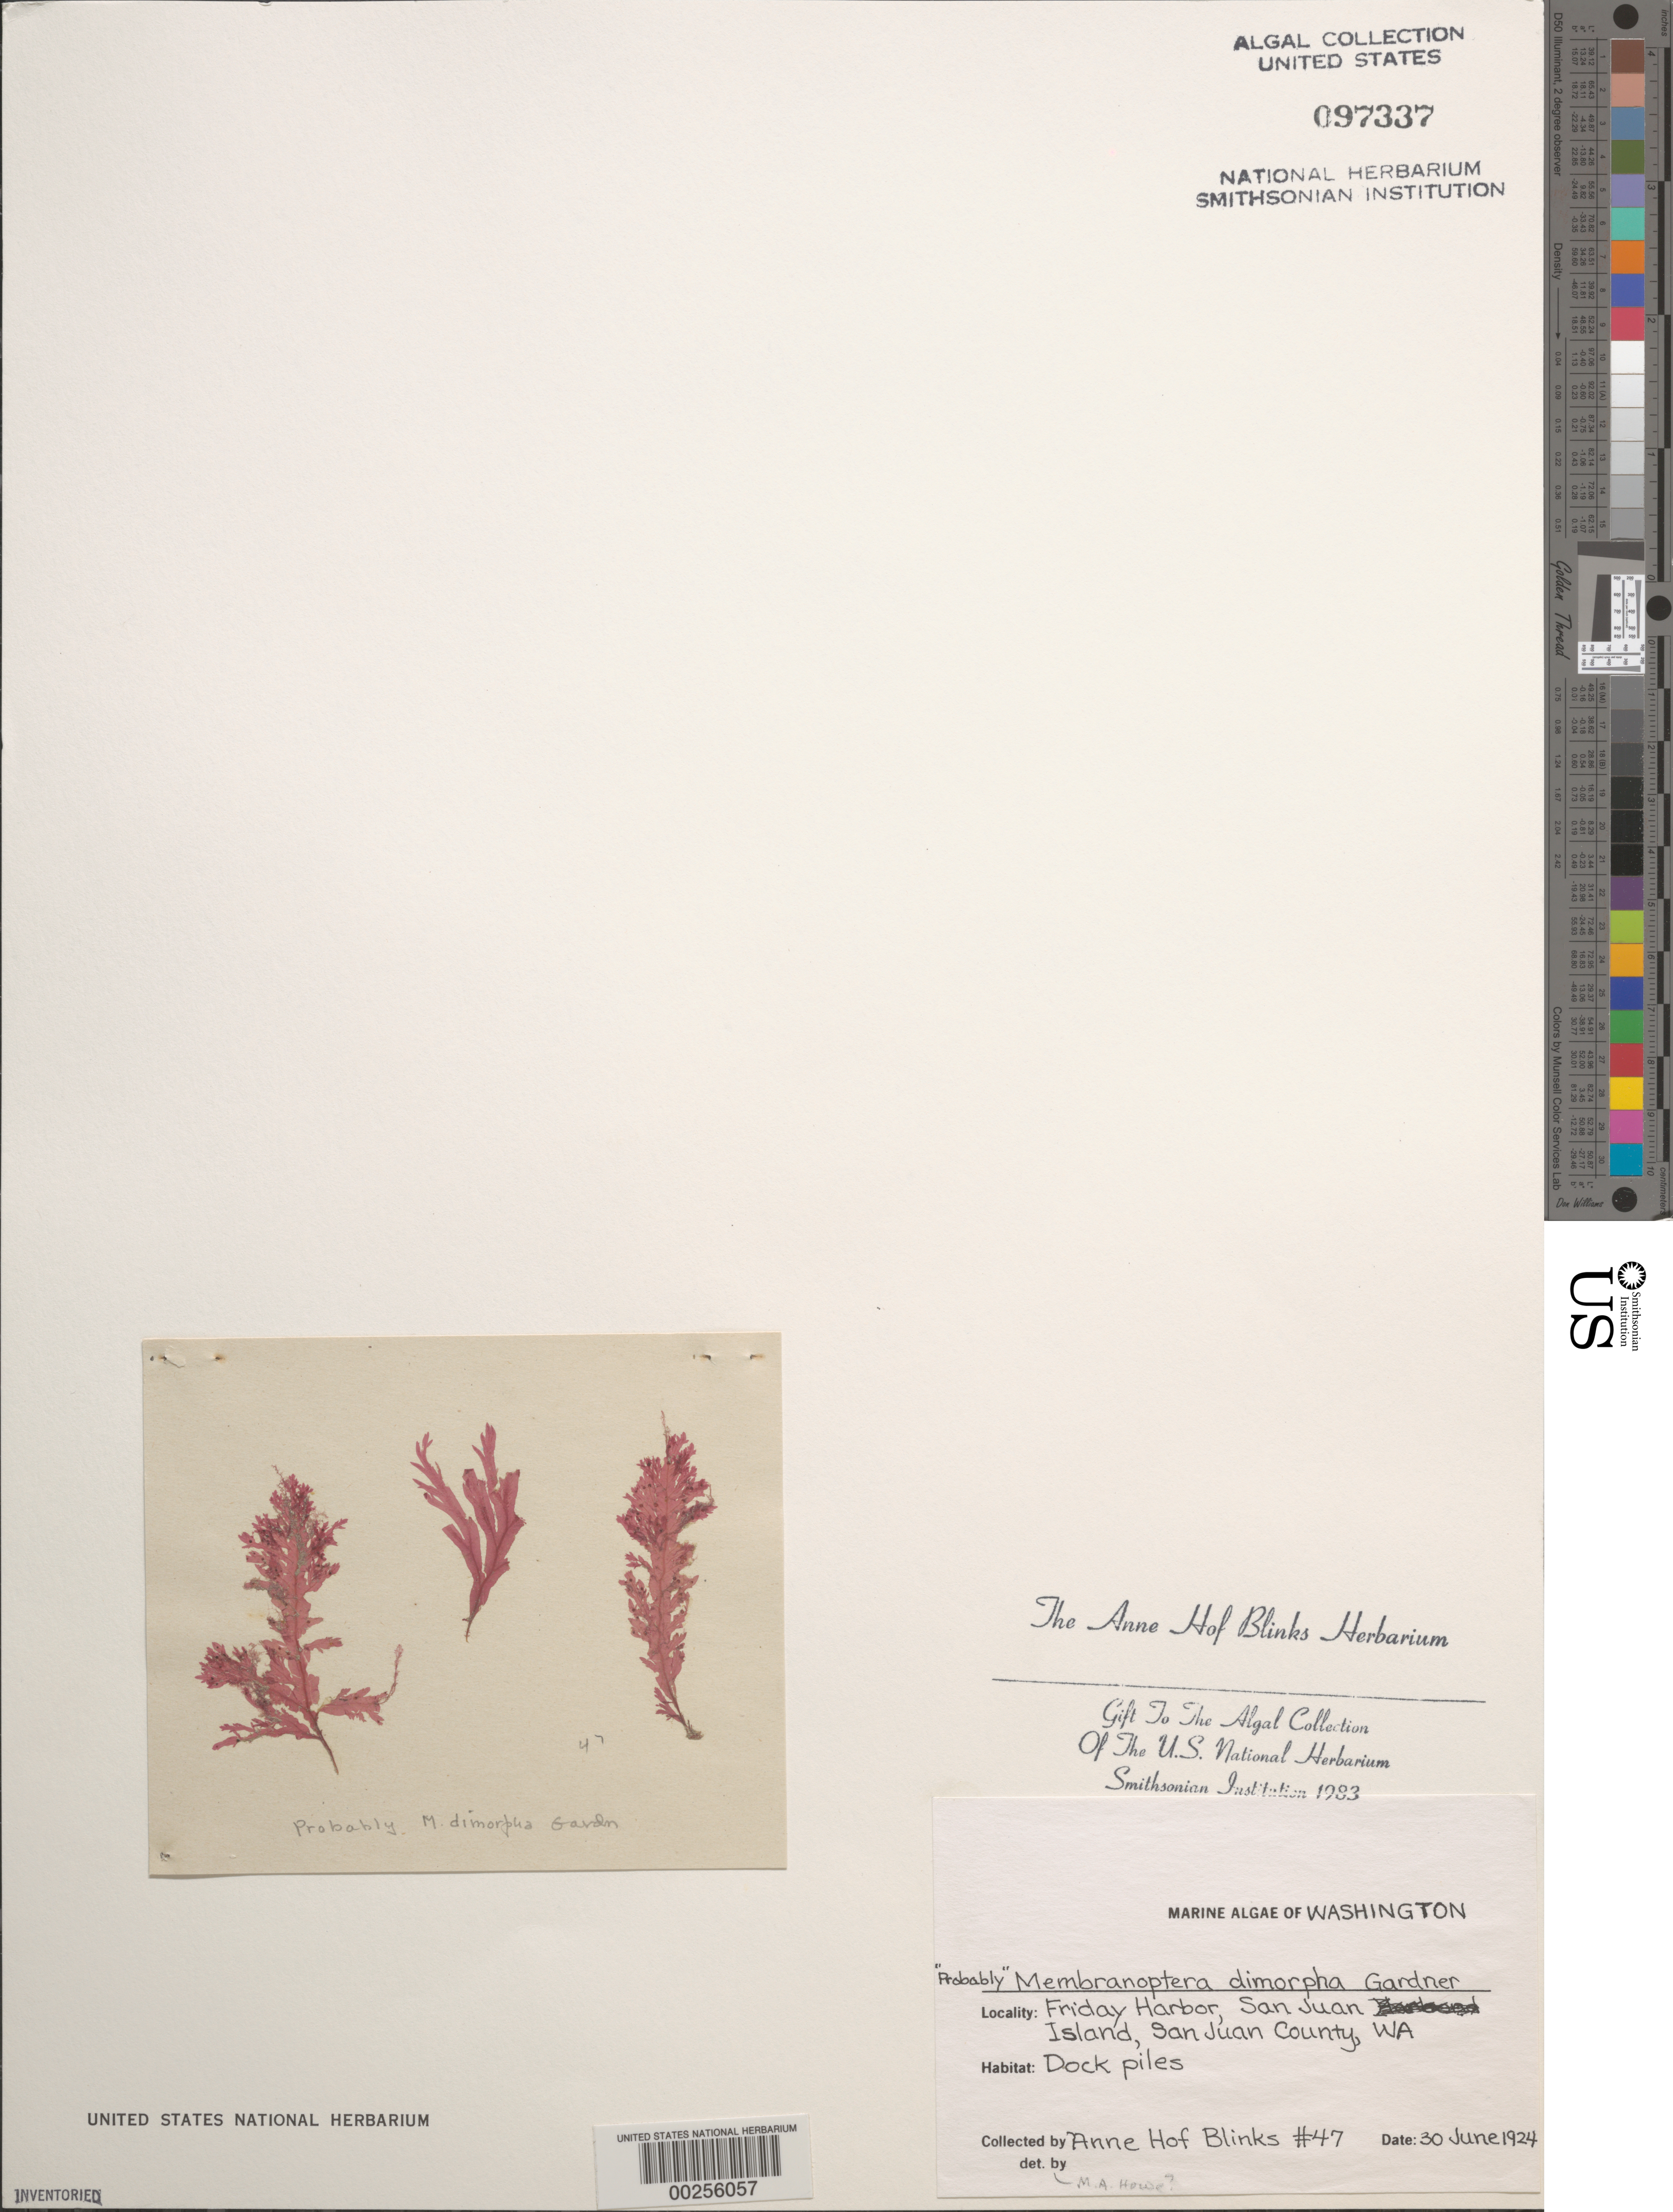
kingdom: Plantae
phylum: Rhodophyta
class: Florideophyceae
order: Ceramiales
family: Delesseriaceae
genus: Membranoptera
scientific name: Membranoptera platyphylla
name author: (Setch. & N.L. Gardner) Kylin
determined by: Algae name updating Project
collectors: A. Blinks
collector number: AHB 47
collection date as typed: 30 Jun 1924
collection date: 1924-06-30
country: United States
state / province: Washington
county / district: San Juan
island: San Juan Island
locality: Friday Harbor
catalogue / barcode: US 97337